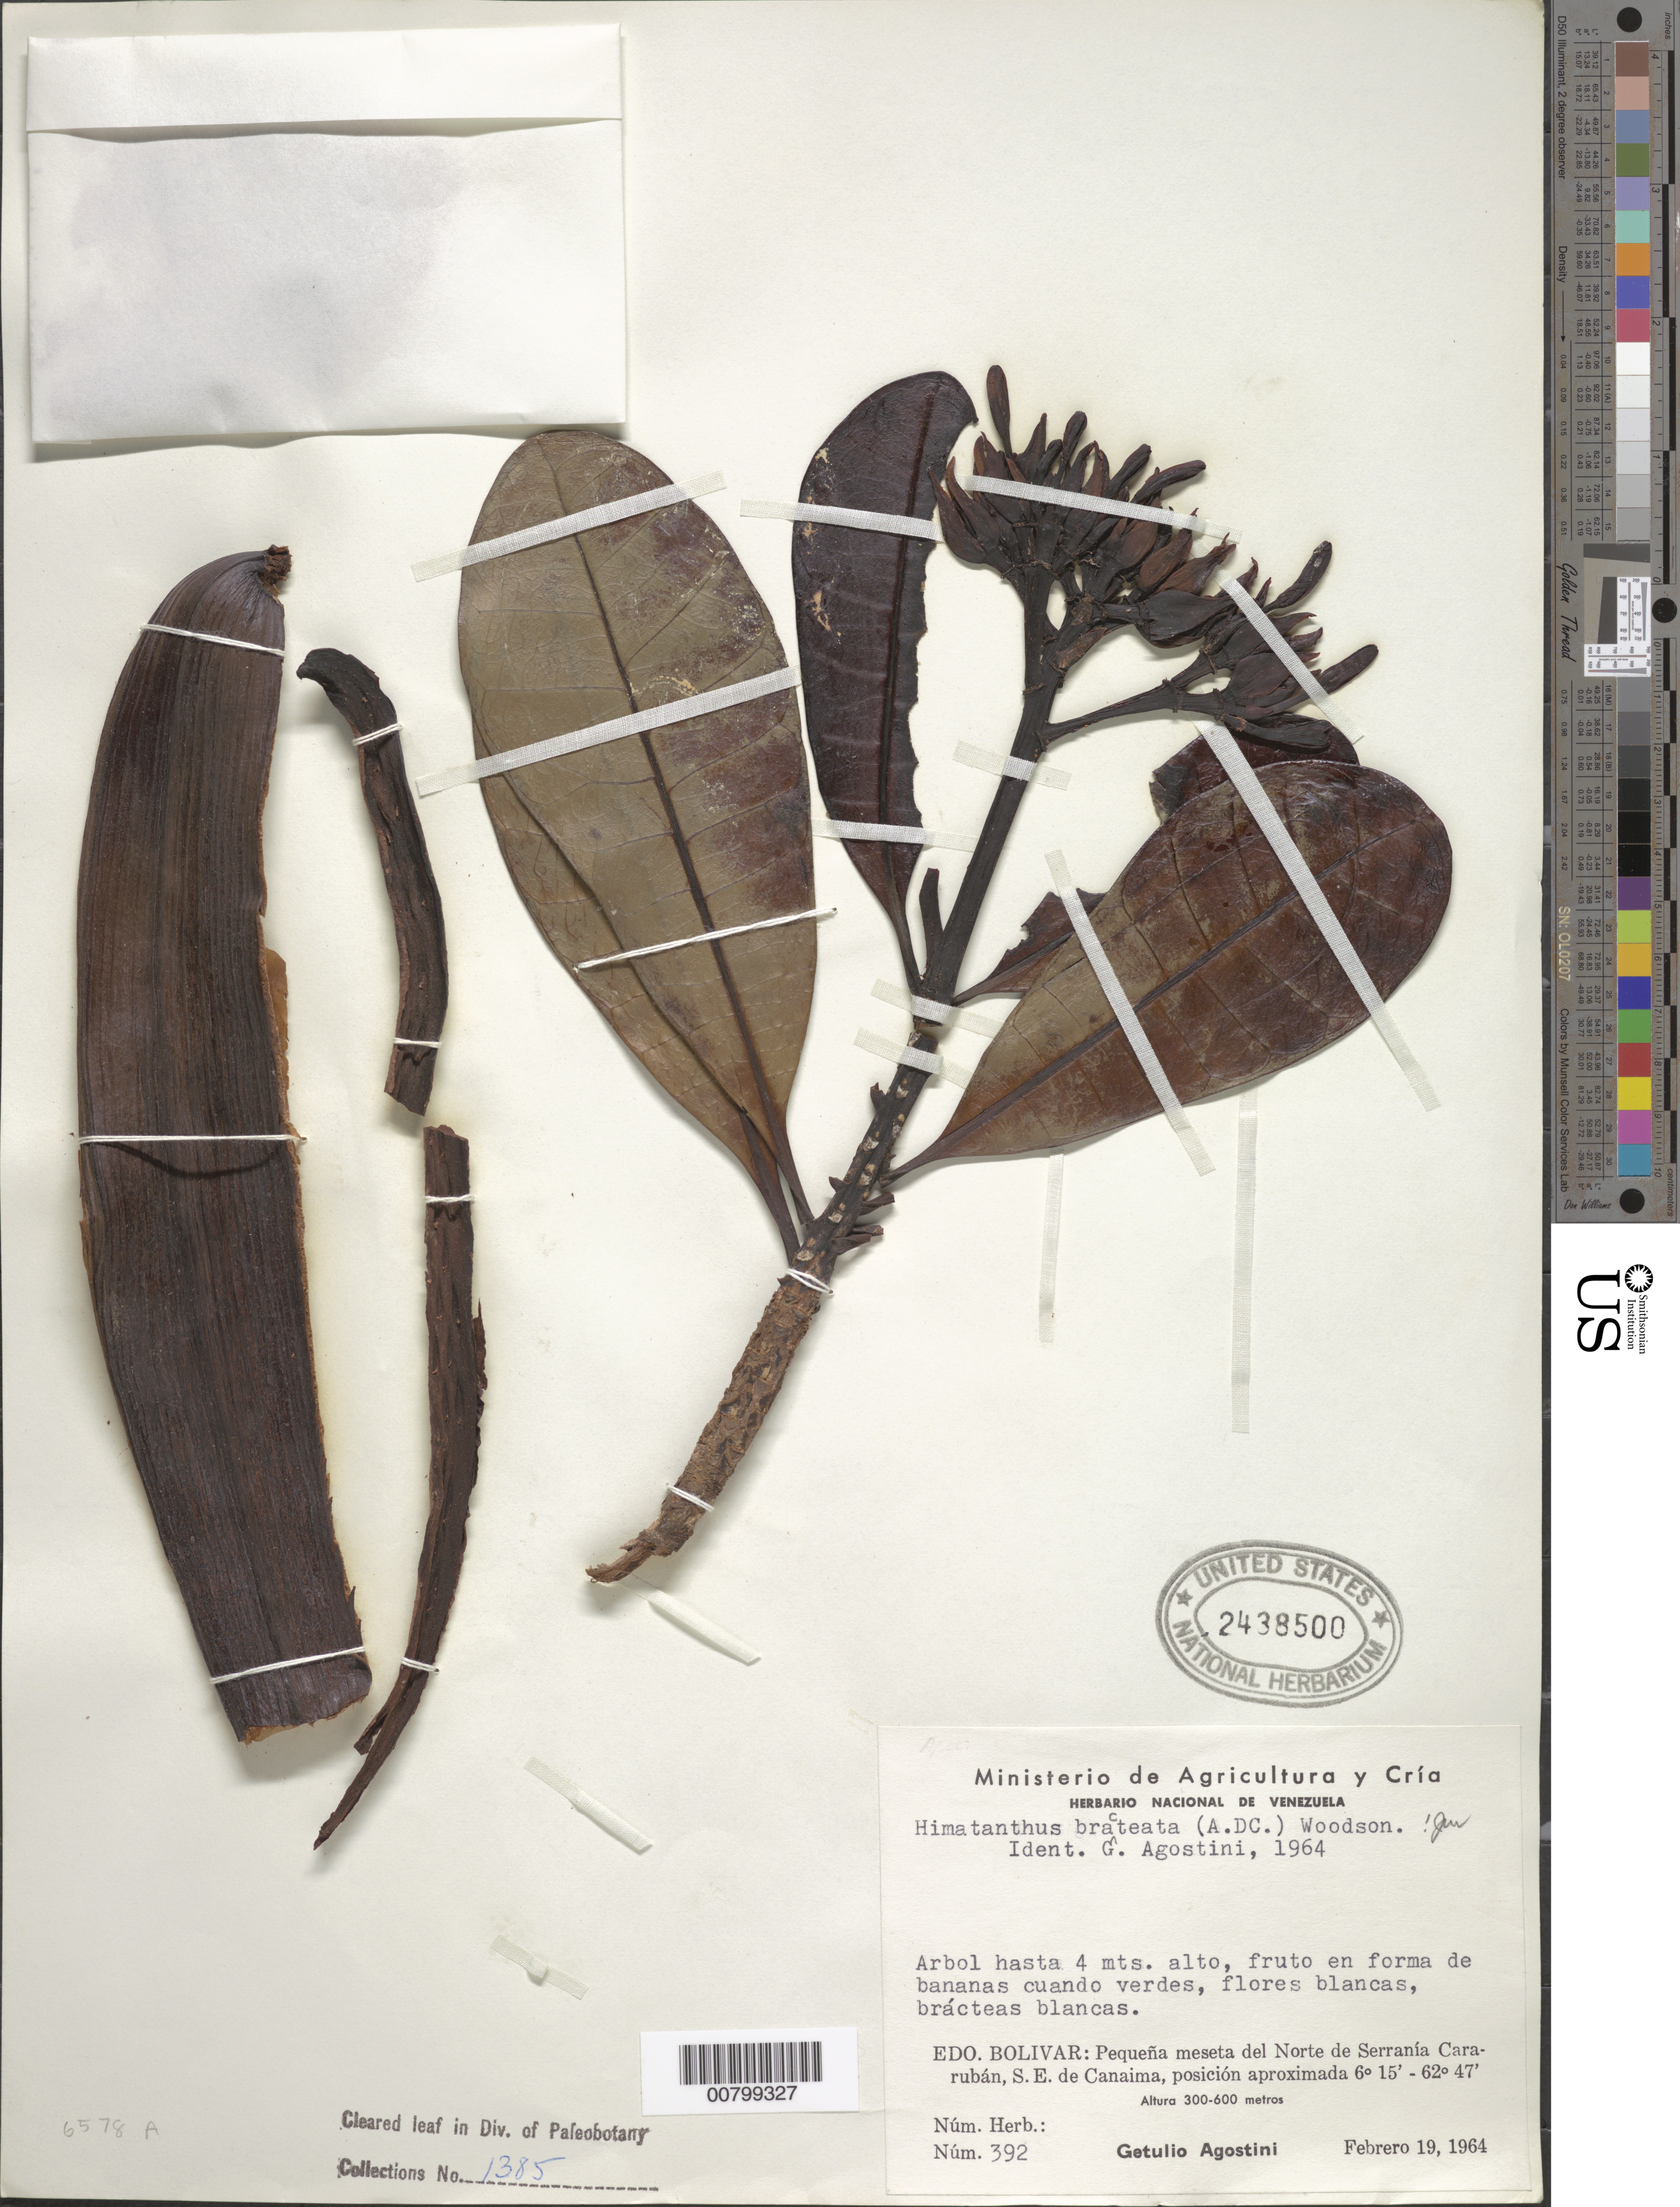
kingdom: Plantae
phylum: Tracheophyta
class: Magnoliopsida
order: Gentianales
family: Apocynaceae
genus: Himatanthus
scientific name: Himatanthus bracteatus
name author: (A. DC.) Woodson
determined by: Agostini, G.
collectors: G. Agostini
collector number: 392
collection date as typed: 19-Feb-64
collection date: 1964-02-19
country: Venezuela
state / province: Bolívar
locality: Serrania Cararuban, N of, and SE of Canaima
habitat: Small plateau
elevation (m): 300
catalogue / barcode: US 2438500